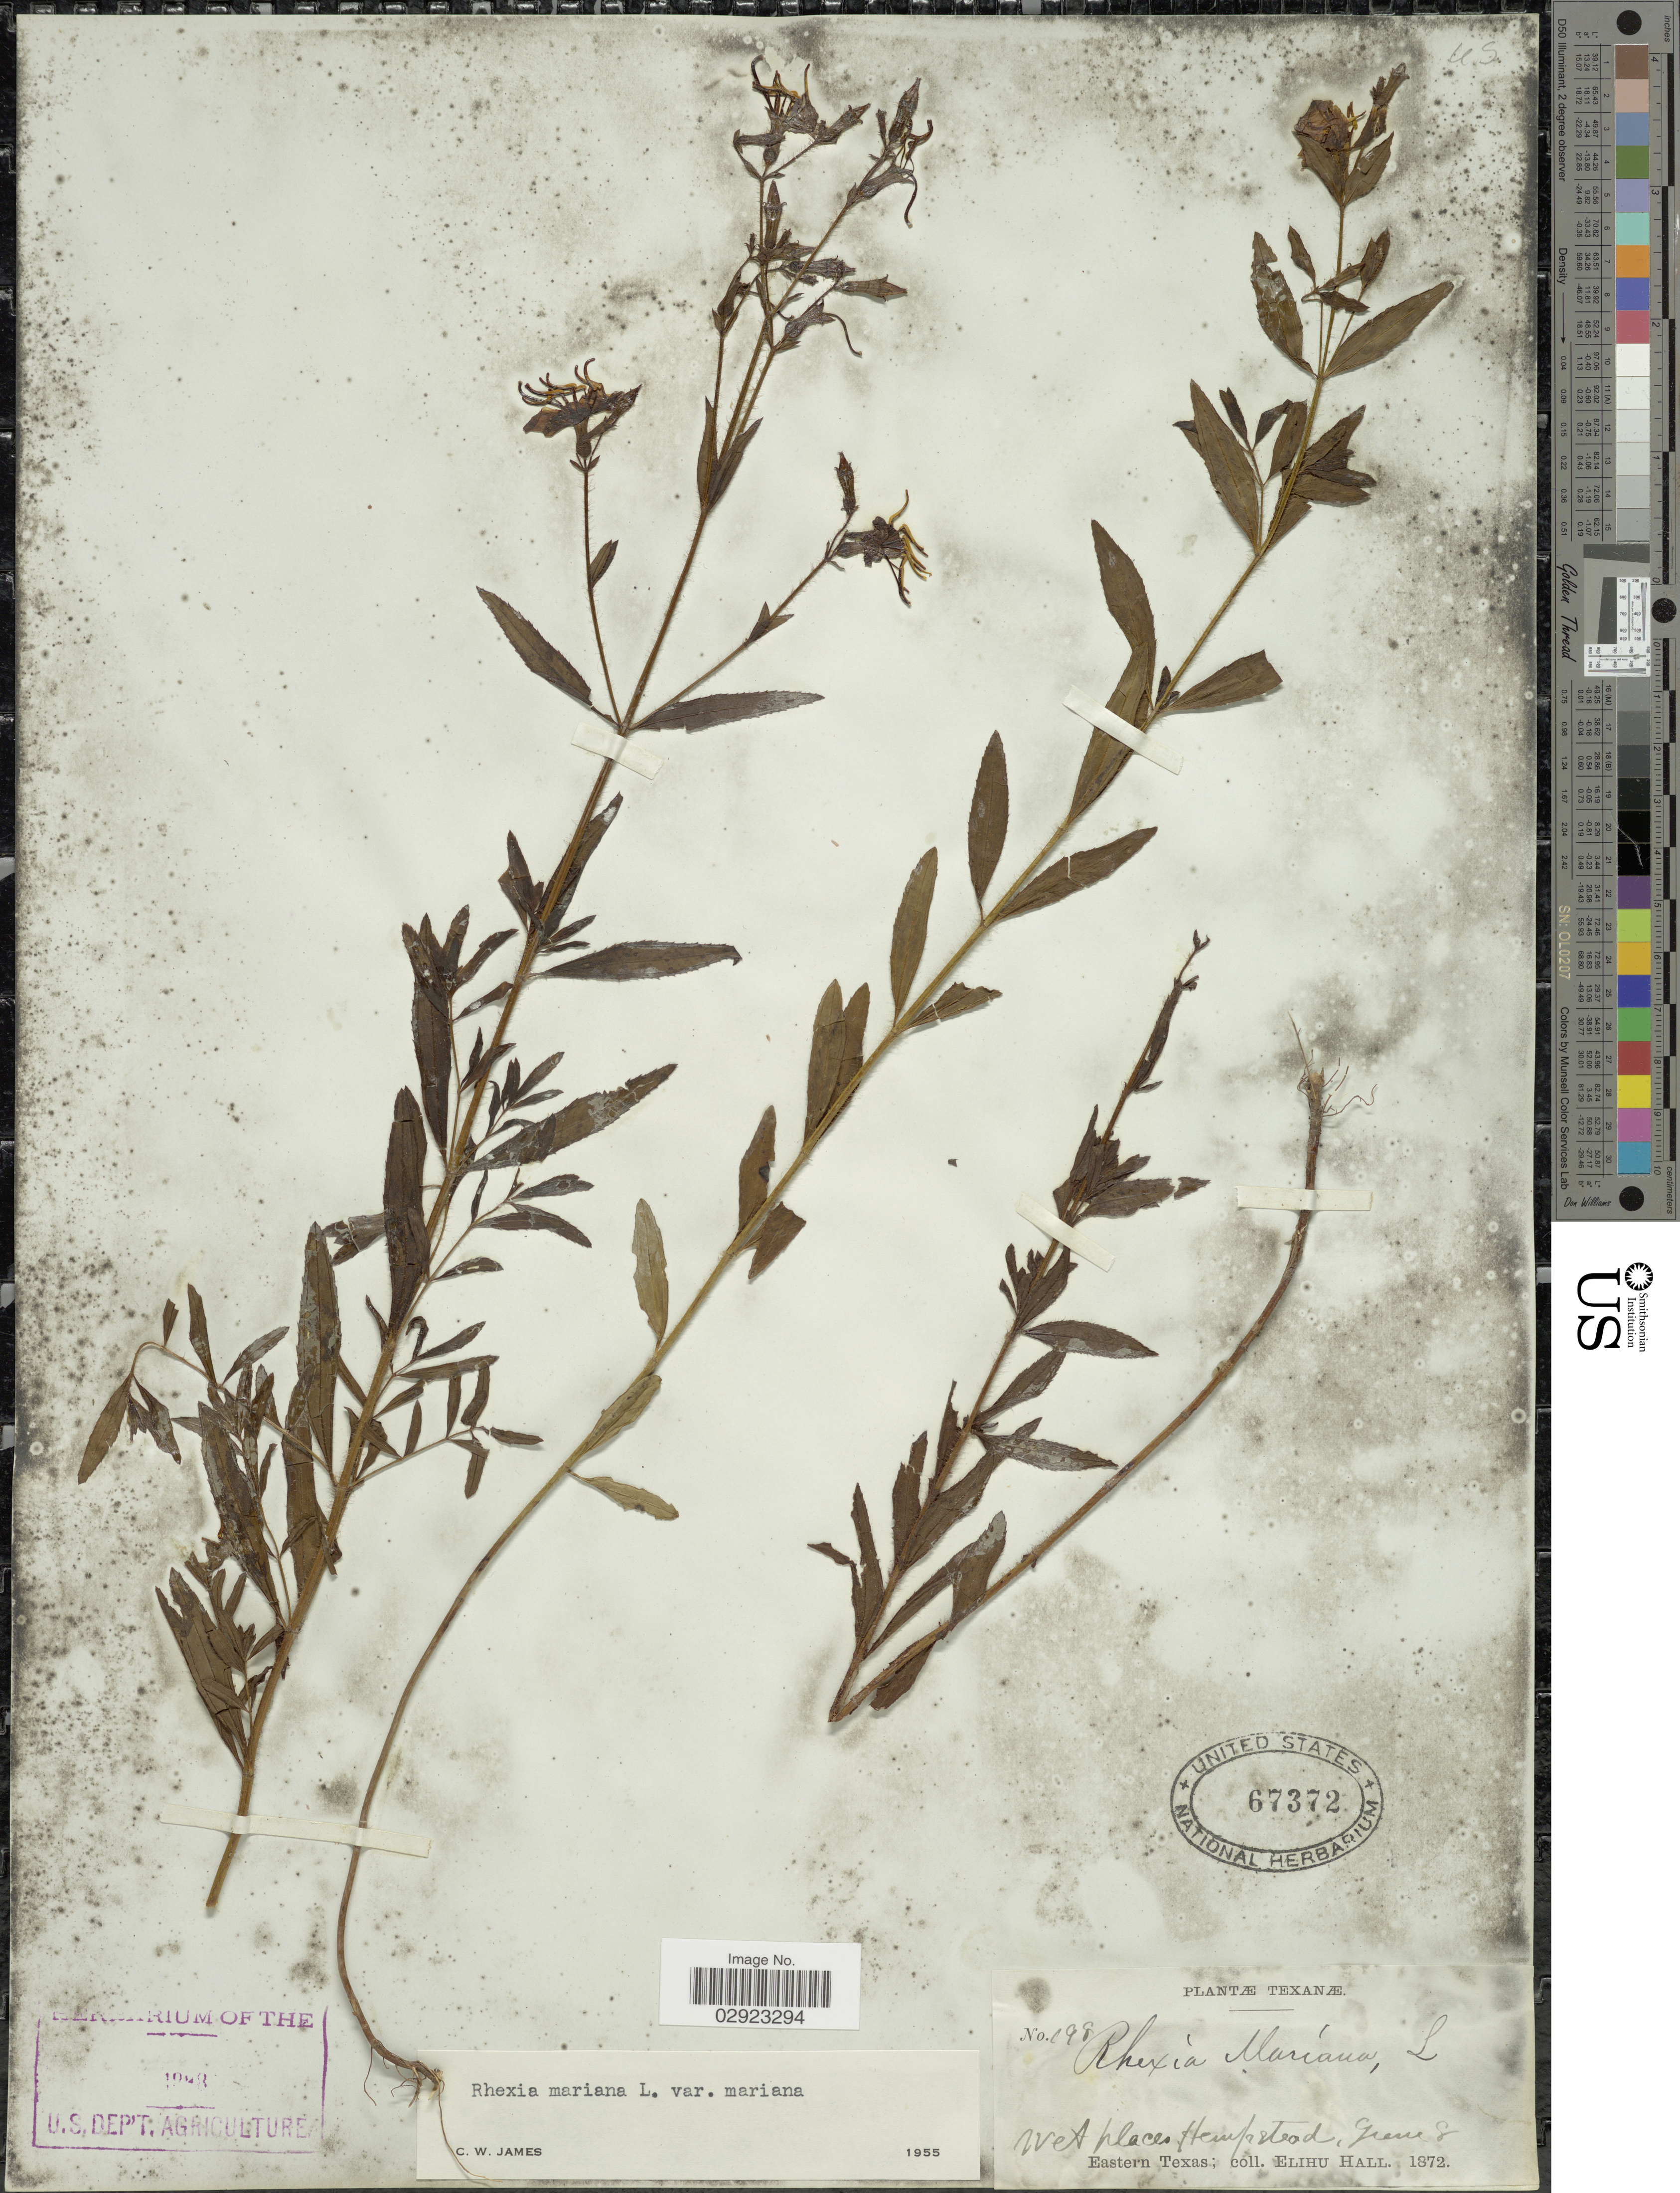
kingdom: Plantae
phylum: Tracheophyta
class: Magnoliopsida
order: Myrtales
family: Melastomataceae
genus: Rhexia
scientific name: Rhexia mariana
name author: L.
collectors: E. Hall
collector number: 198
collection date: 1872-06-08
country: United States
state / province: Texas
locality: Eatern Texas, Hempstead.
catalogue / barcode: US 67372